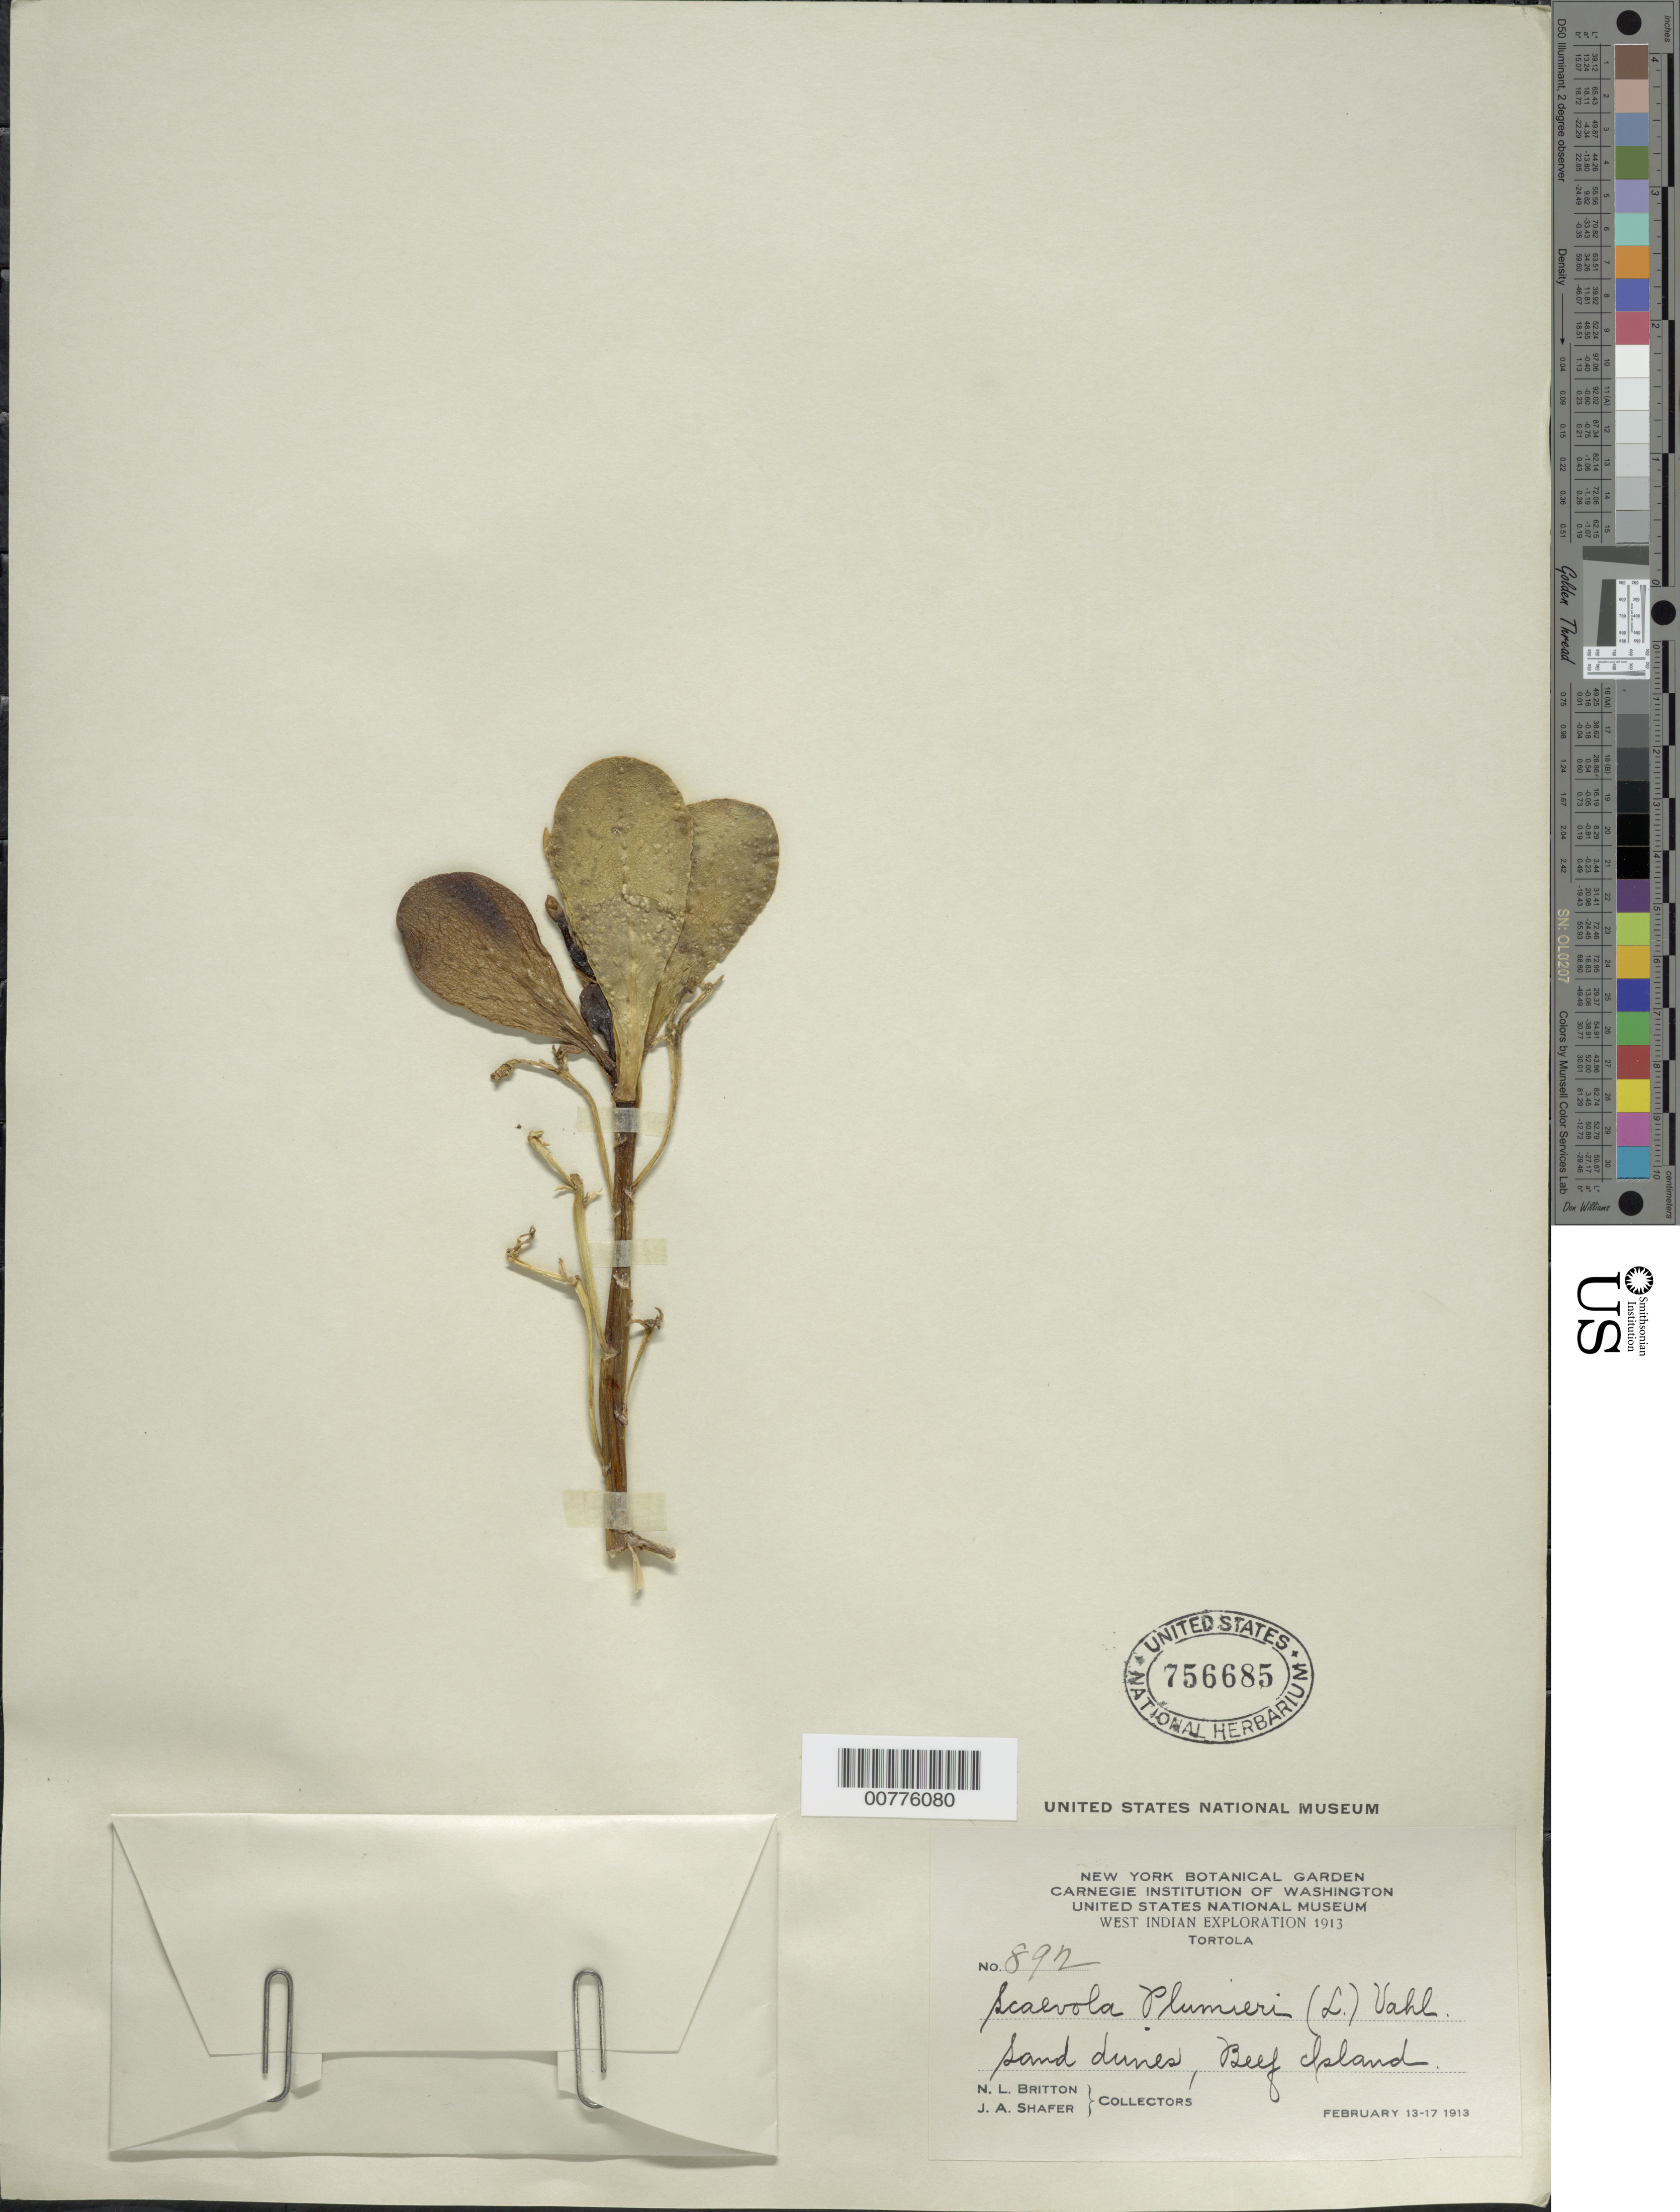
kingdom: Plantae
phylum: Tracheophyta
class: Magnoliopsida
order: Asterales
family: Goodeniaceae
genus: Scaevola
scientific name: Scaevola plumieri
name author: (L.) Vahl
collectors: N. Britton & J. A. Shafer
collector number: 892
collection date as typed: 13 Feb 1913 to 17 Feb 1913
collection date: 1913-02-13/1913-02-17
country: British Virgin Islands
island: Tortola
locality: Sand dunes. Beef Island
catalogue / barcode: US 756685